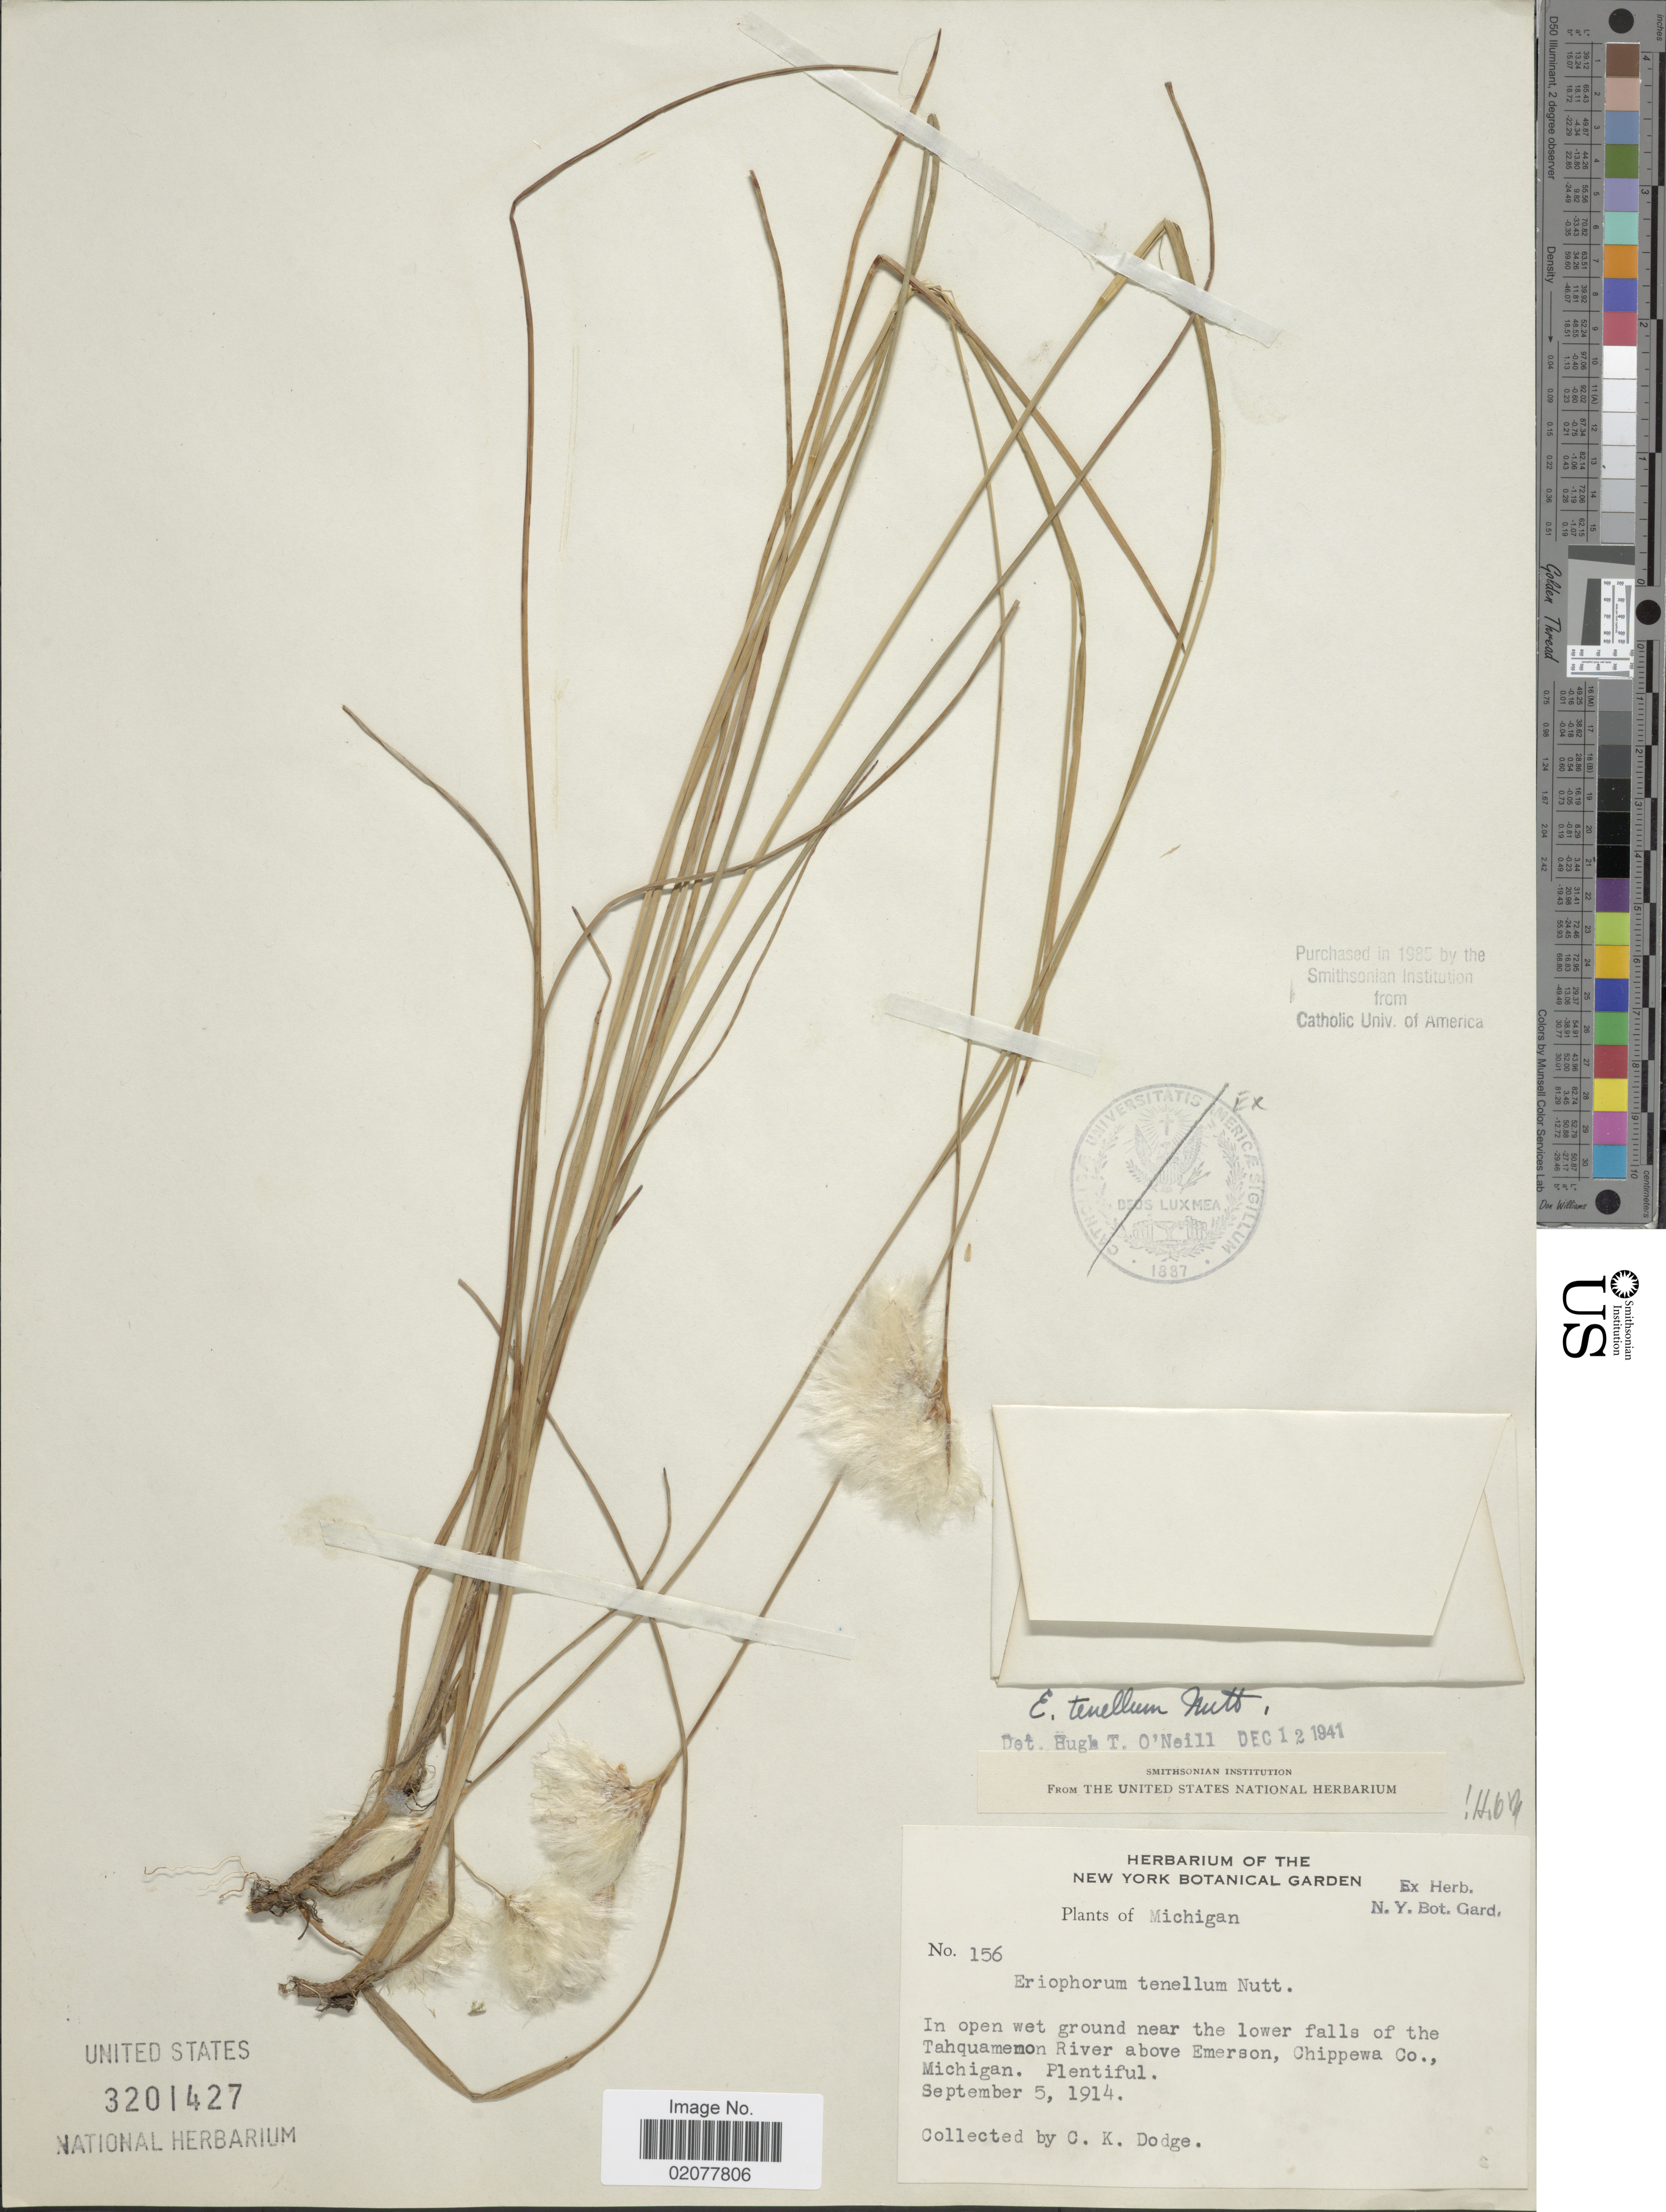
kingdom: Plantae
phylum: Tracheophyta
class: Liliopsida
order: Poales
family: Cyperaceae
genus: Eriophorum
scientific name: Eriophorum tenellum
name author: Nutt.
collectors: C. Dodge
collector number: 156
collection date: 1914-09-05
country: United States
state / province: Michigan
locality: In open wet ground near the lower falls of the Tahquamenon River above Emerson, Chippewa Co.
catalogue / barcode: US 3201427